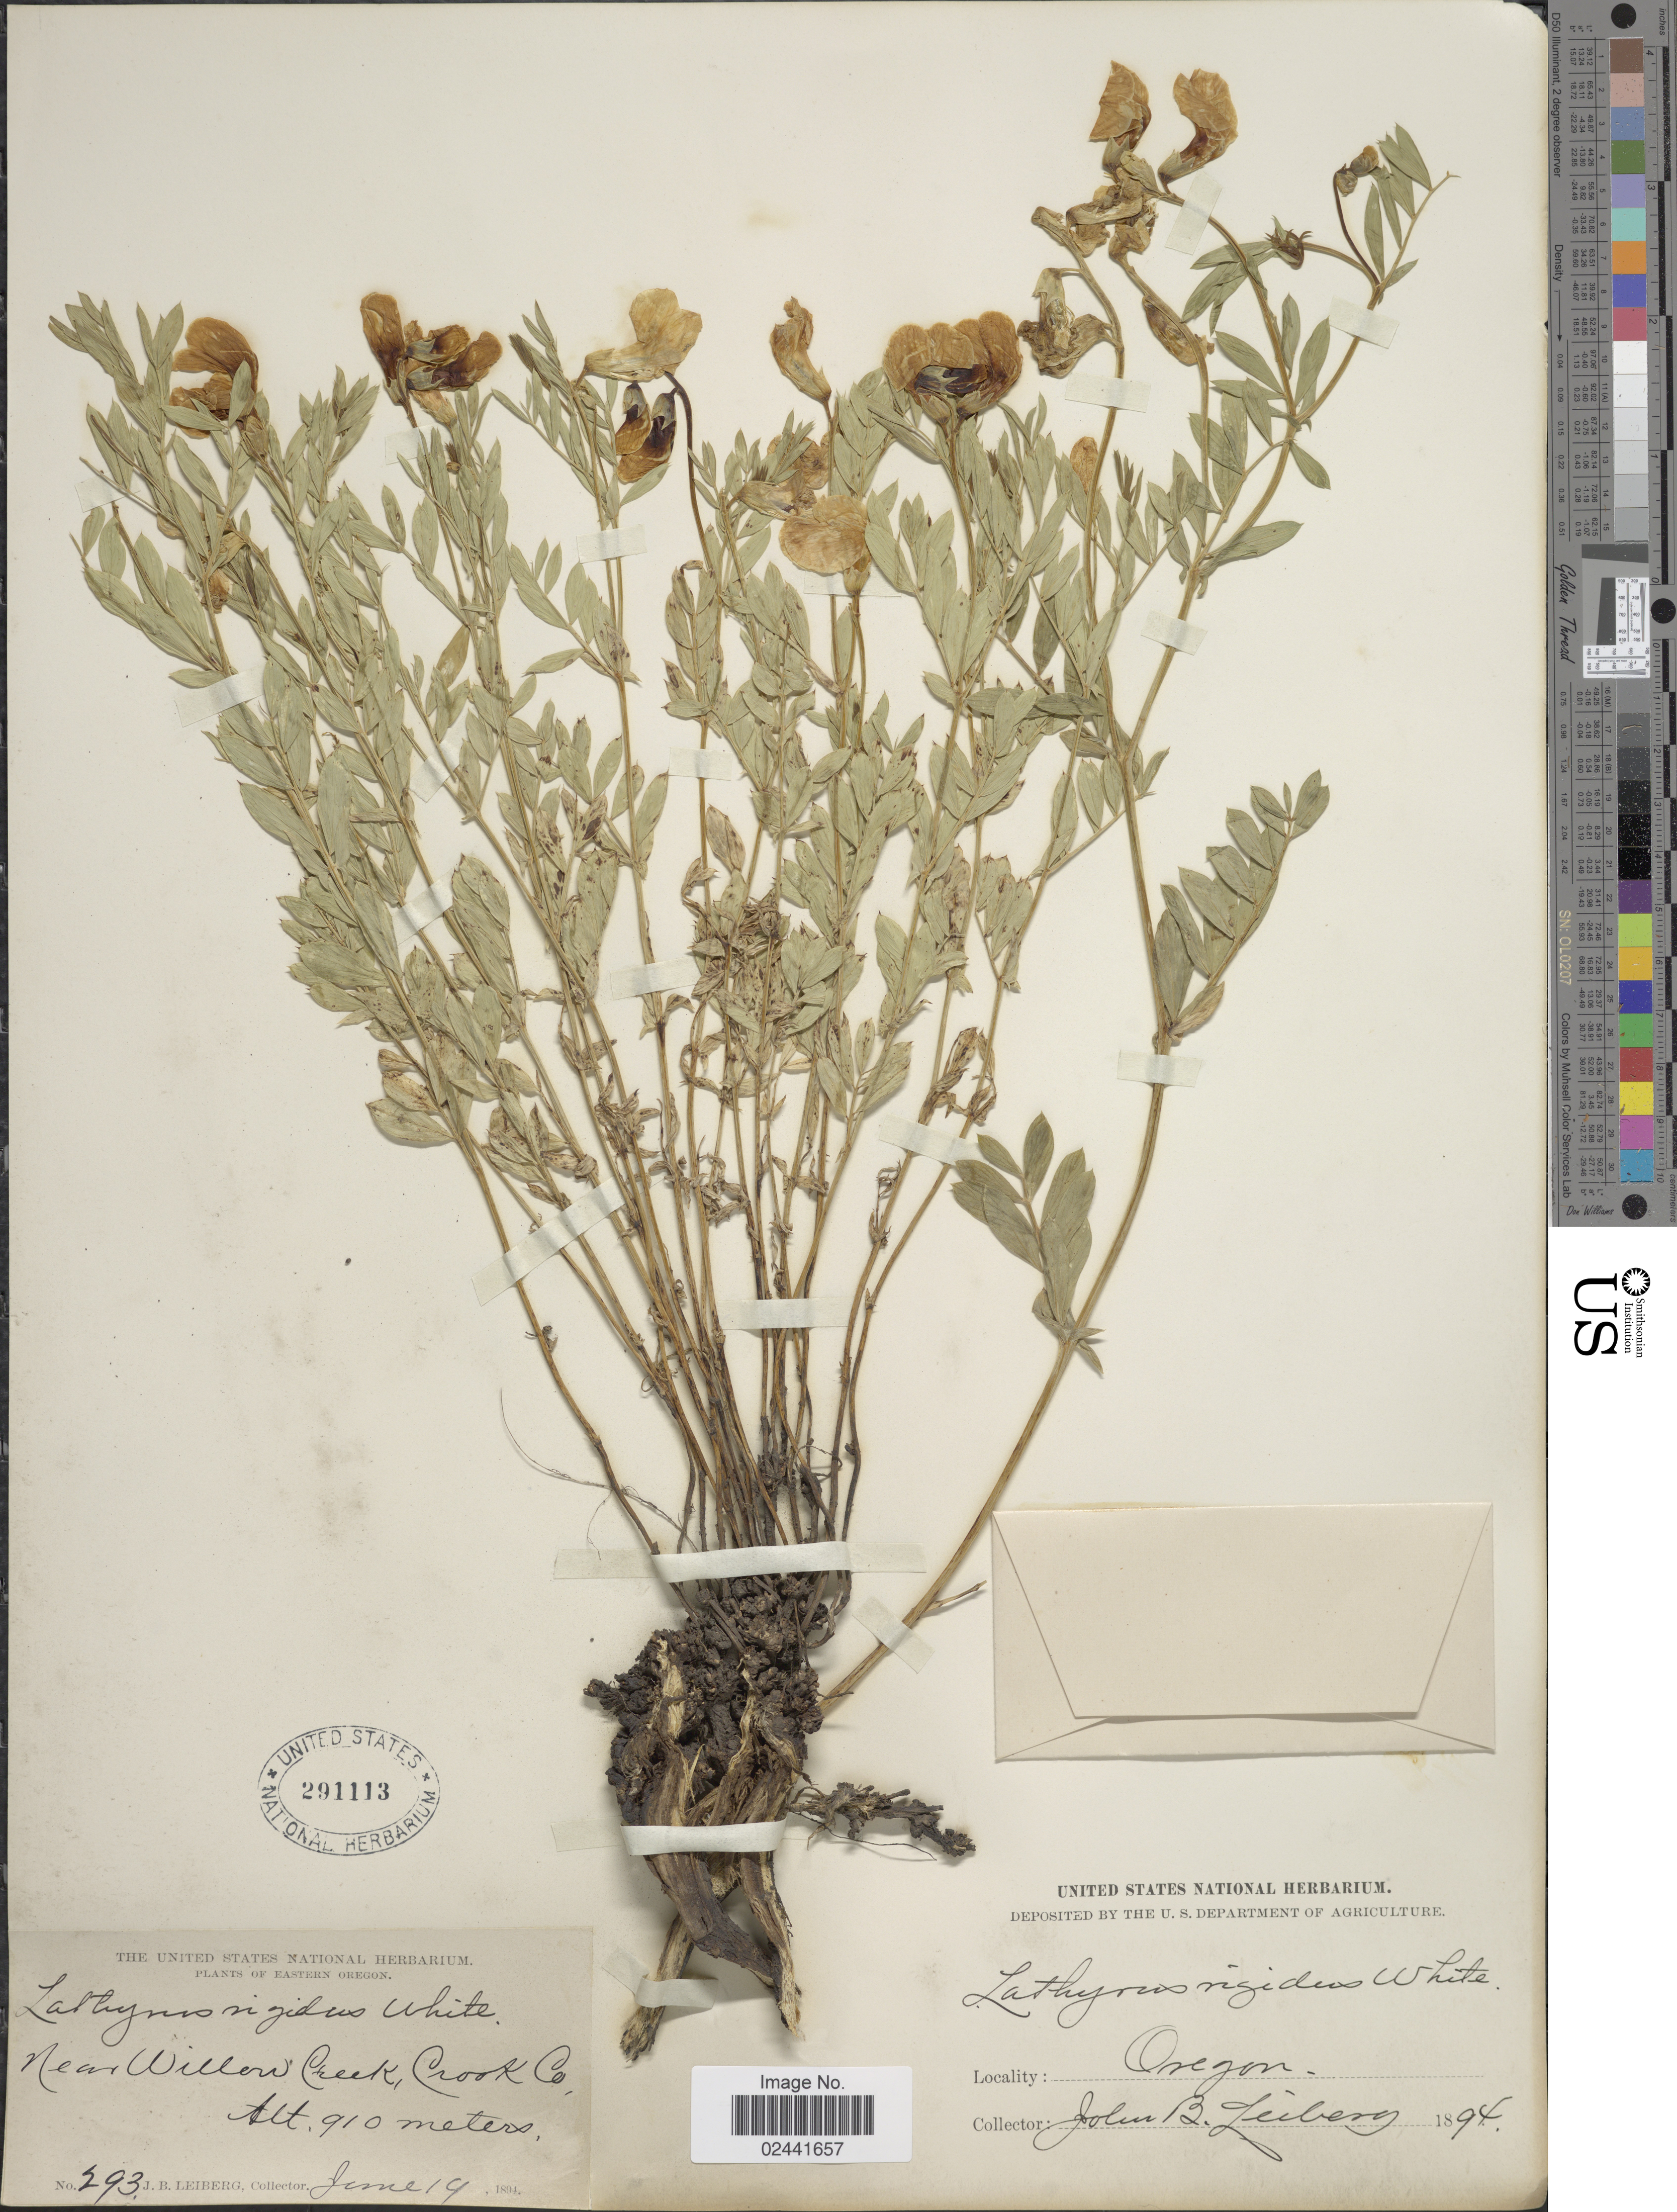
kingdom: Plantae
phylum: Tracheophyta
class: Magnoliopsida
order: Fabales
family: Fabaceae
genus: Lathyrus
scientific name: Lathyrus rigidus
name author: T.G. White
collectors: J. Leiberg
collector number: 293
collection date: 1894-06-14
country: United States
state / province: Oregon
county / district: Crook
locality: Eastern Oregon, Near Willow Creek, Crook Co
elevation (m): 910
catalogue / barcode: US 291113